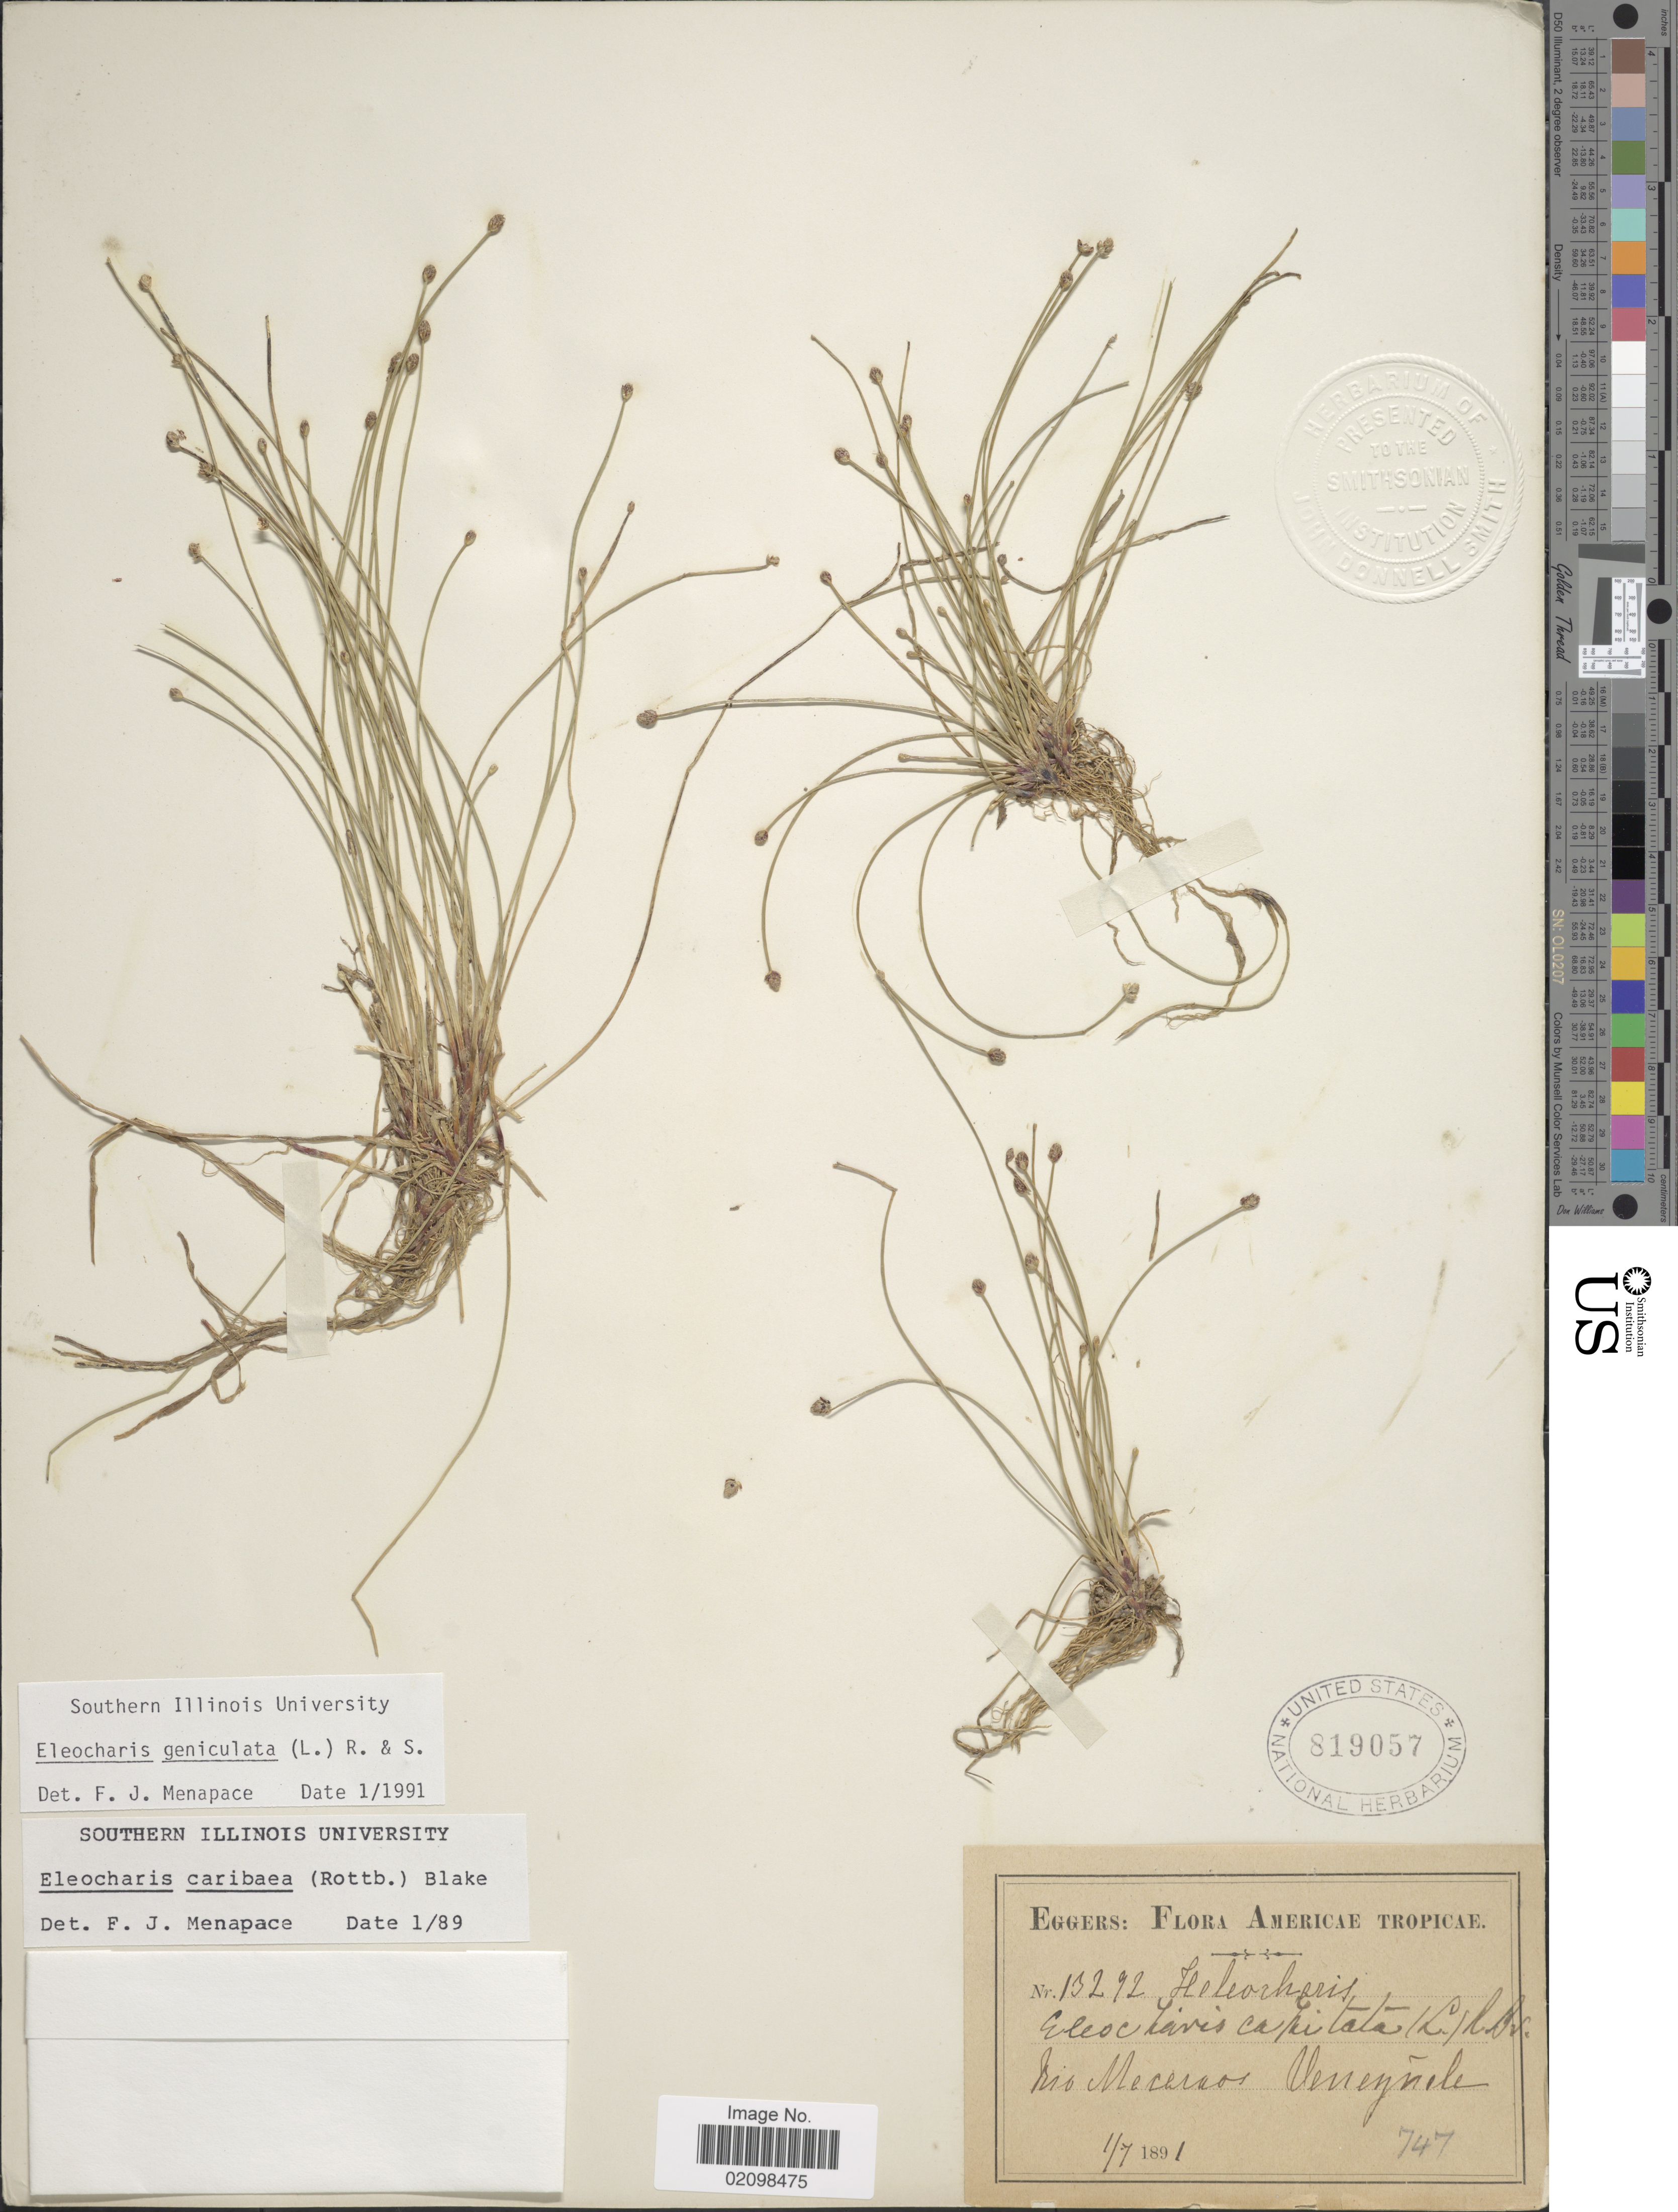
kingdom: Plantae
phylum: Tracheophyta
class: Liliopsida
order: Poales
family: Cyperaceae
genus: Eleocharis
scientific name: Eleocharis geniculata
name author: (L.) Roem. & Schult.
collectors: -. Eggers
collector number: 13292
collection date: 1891-07-01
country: Venezuela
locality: Rio Macarao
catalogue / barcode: US 819057